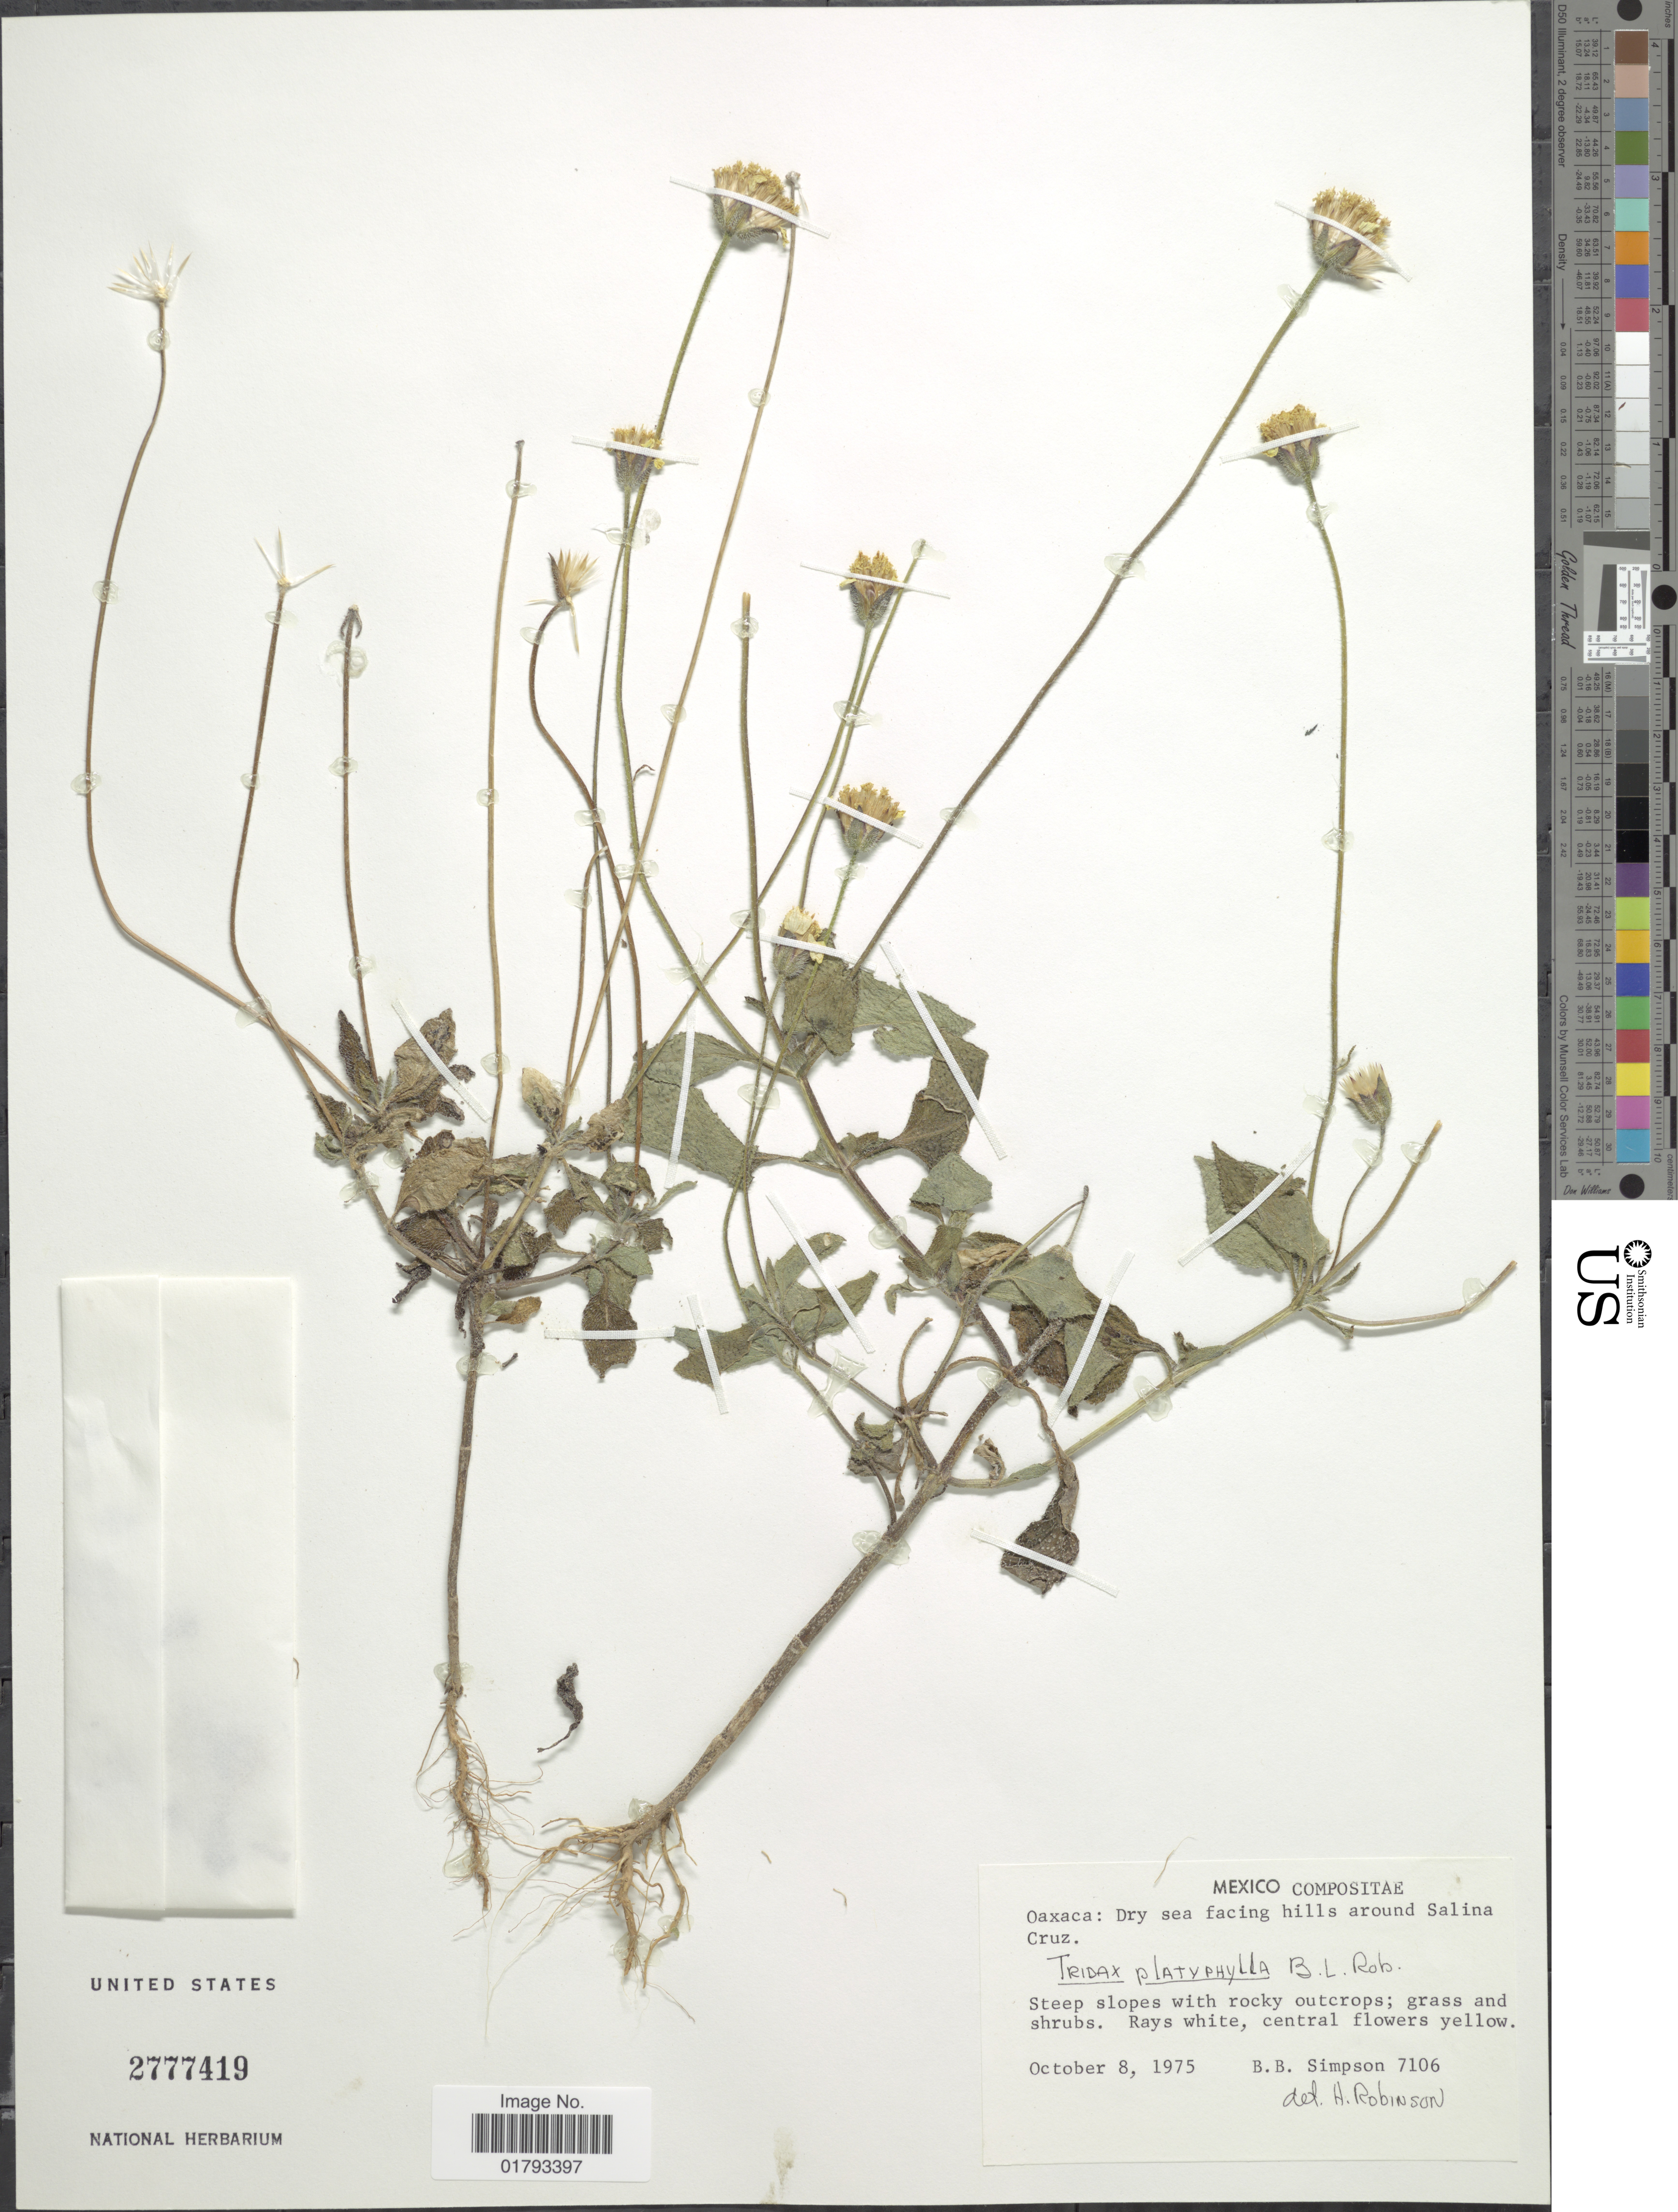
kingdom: Plantae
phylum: Tracheophyta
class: Magnoliopsida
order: Asterales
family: Asteraceae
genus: Tridax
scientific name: Tridax platyphylla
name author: B.L. Rob.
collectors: B. B. Simpson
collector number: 7106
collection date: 1975-10-08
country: Mexico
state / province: Oaxaca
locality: Oaxaca: Dry sea facing hills around Salina Cruz.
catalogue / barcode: US 2777419